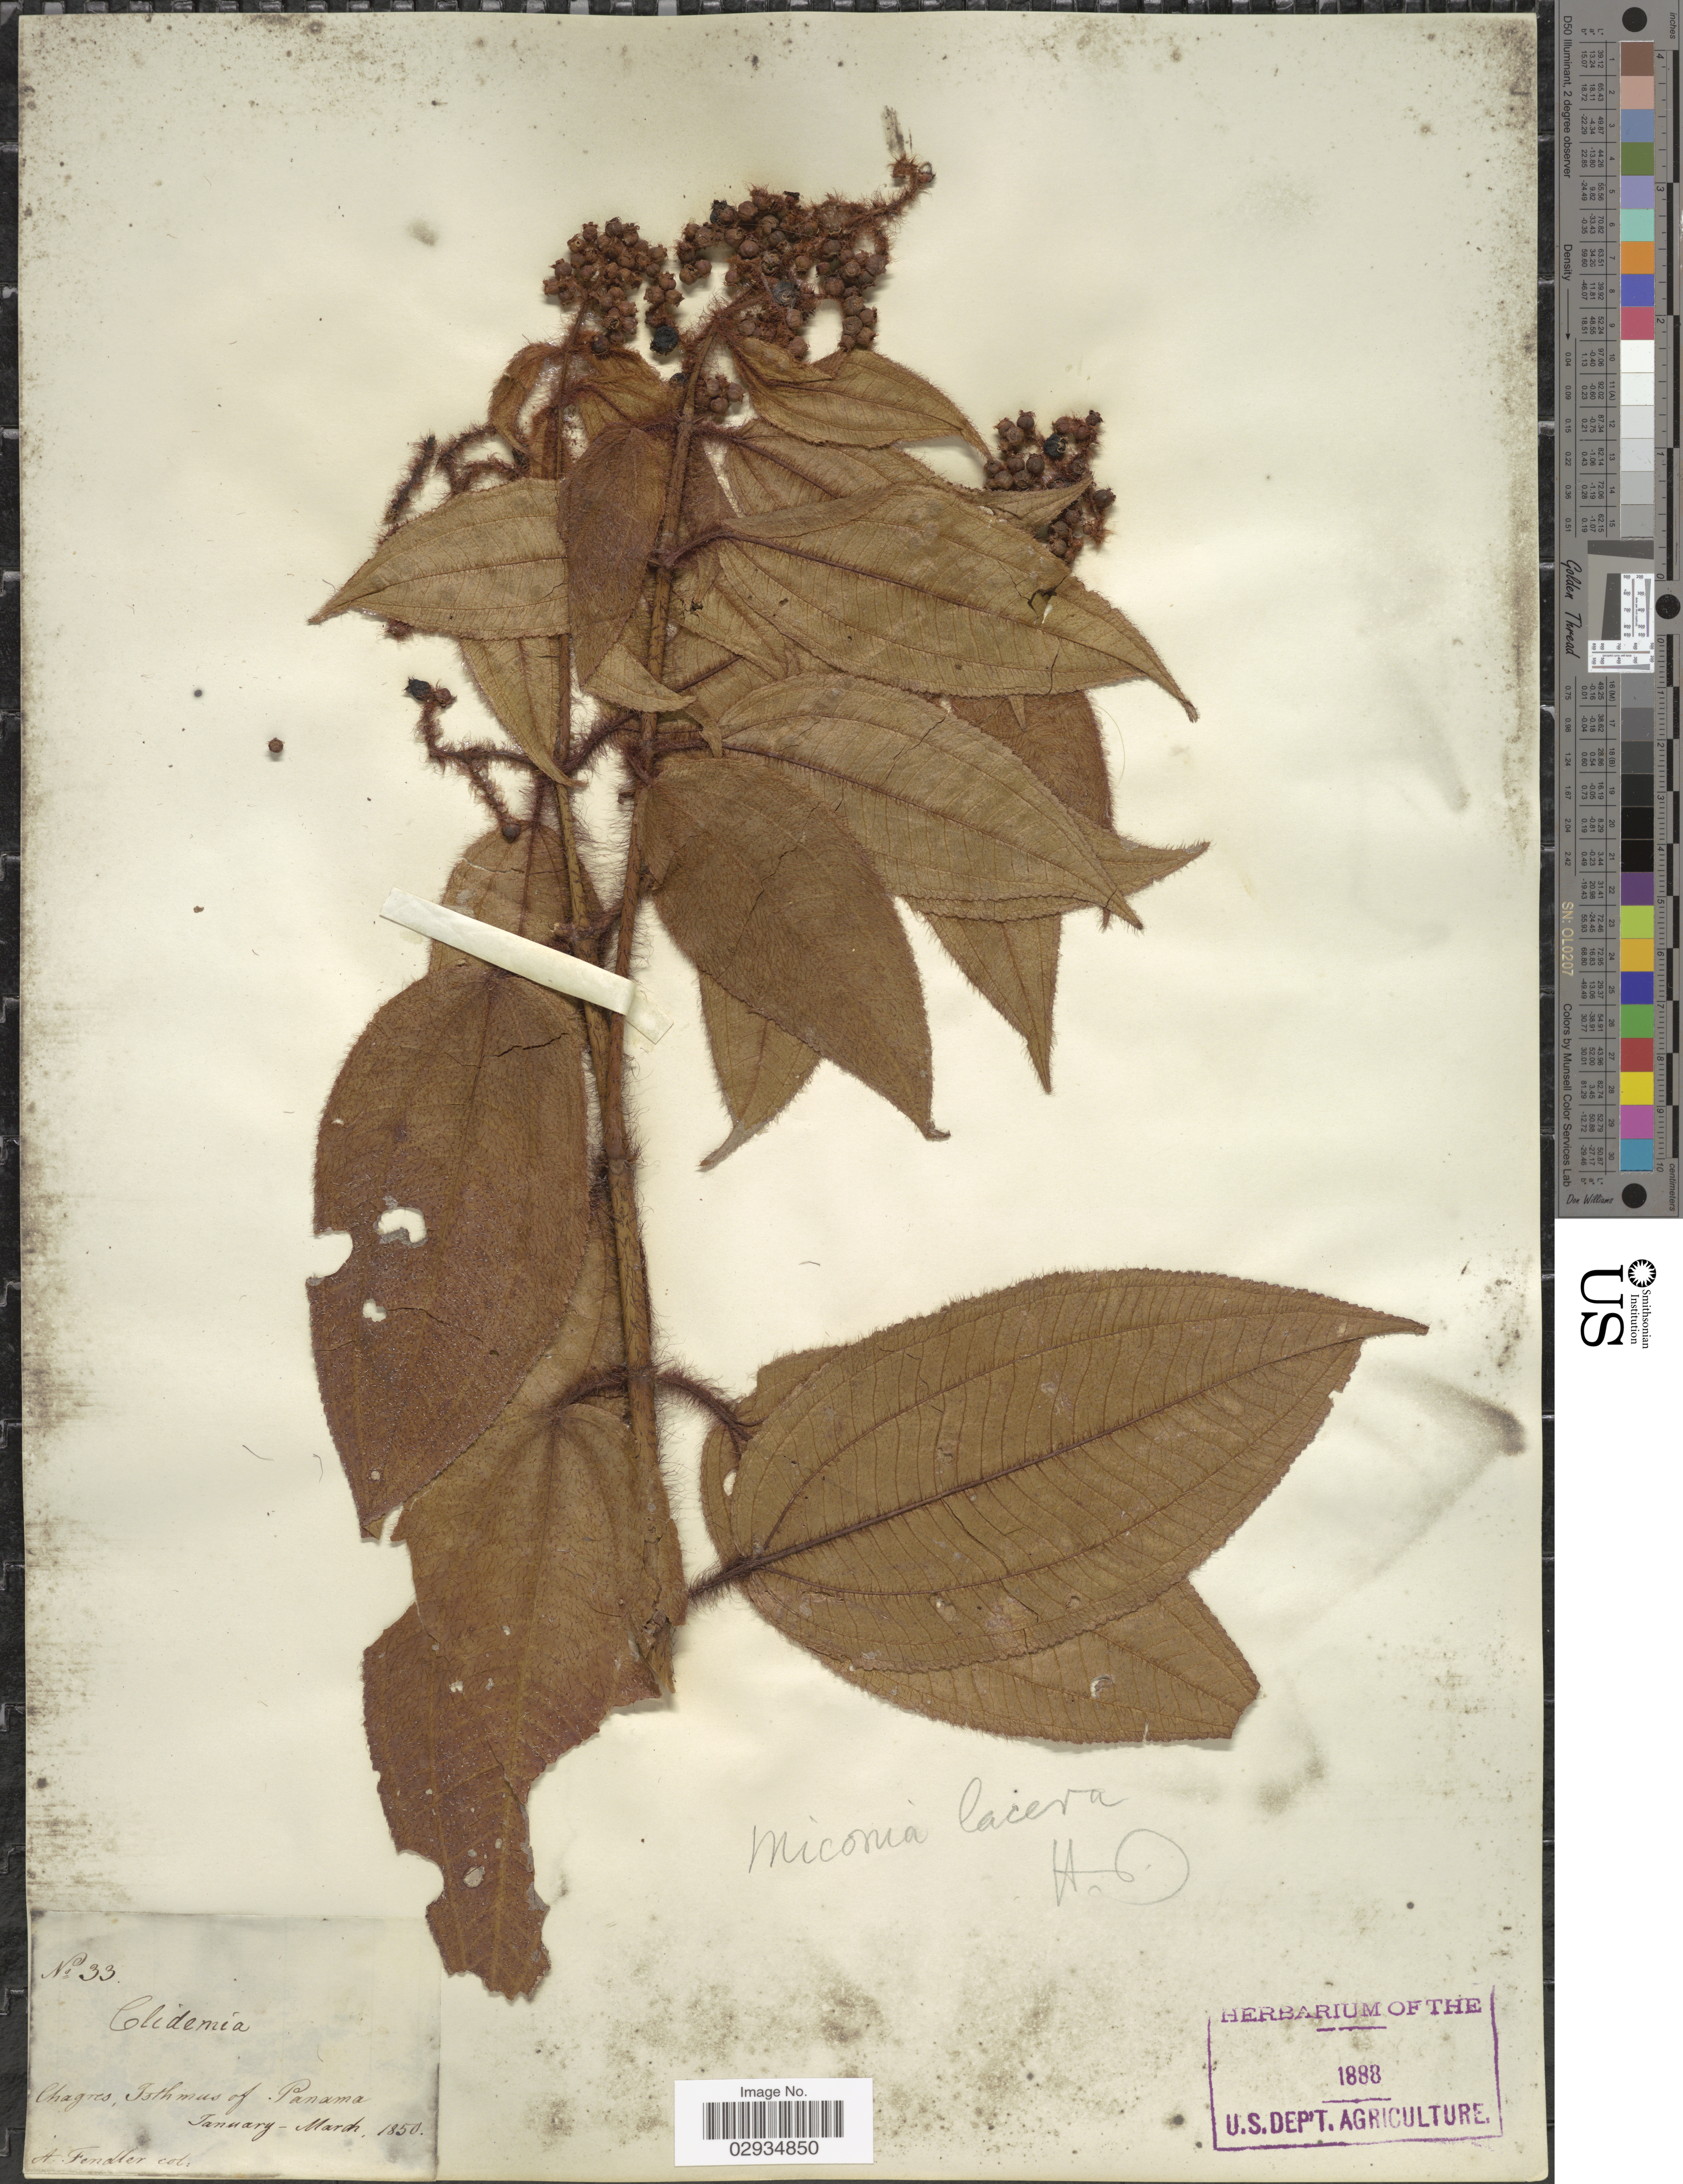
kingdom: Plantae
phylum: Tracheophyta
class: Magnoliopsida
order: Myrtales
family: Melastomataceae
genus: Miconia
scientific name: Miconia lacera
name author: (Bonpl.) Naudin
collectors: A. Fendler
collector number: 33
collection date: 1850-01/1850-03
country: Panama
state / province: Panamá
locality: Chagres, Isthmus of Panama.